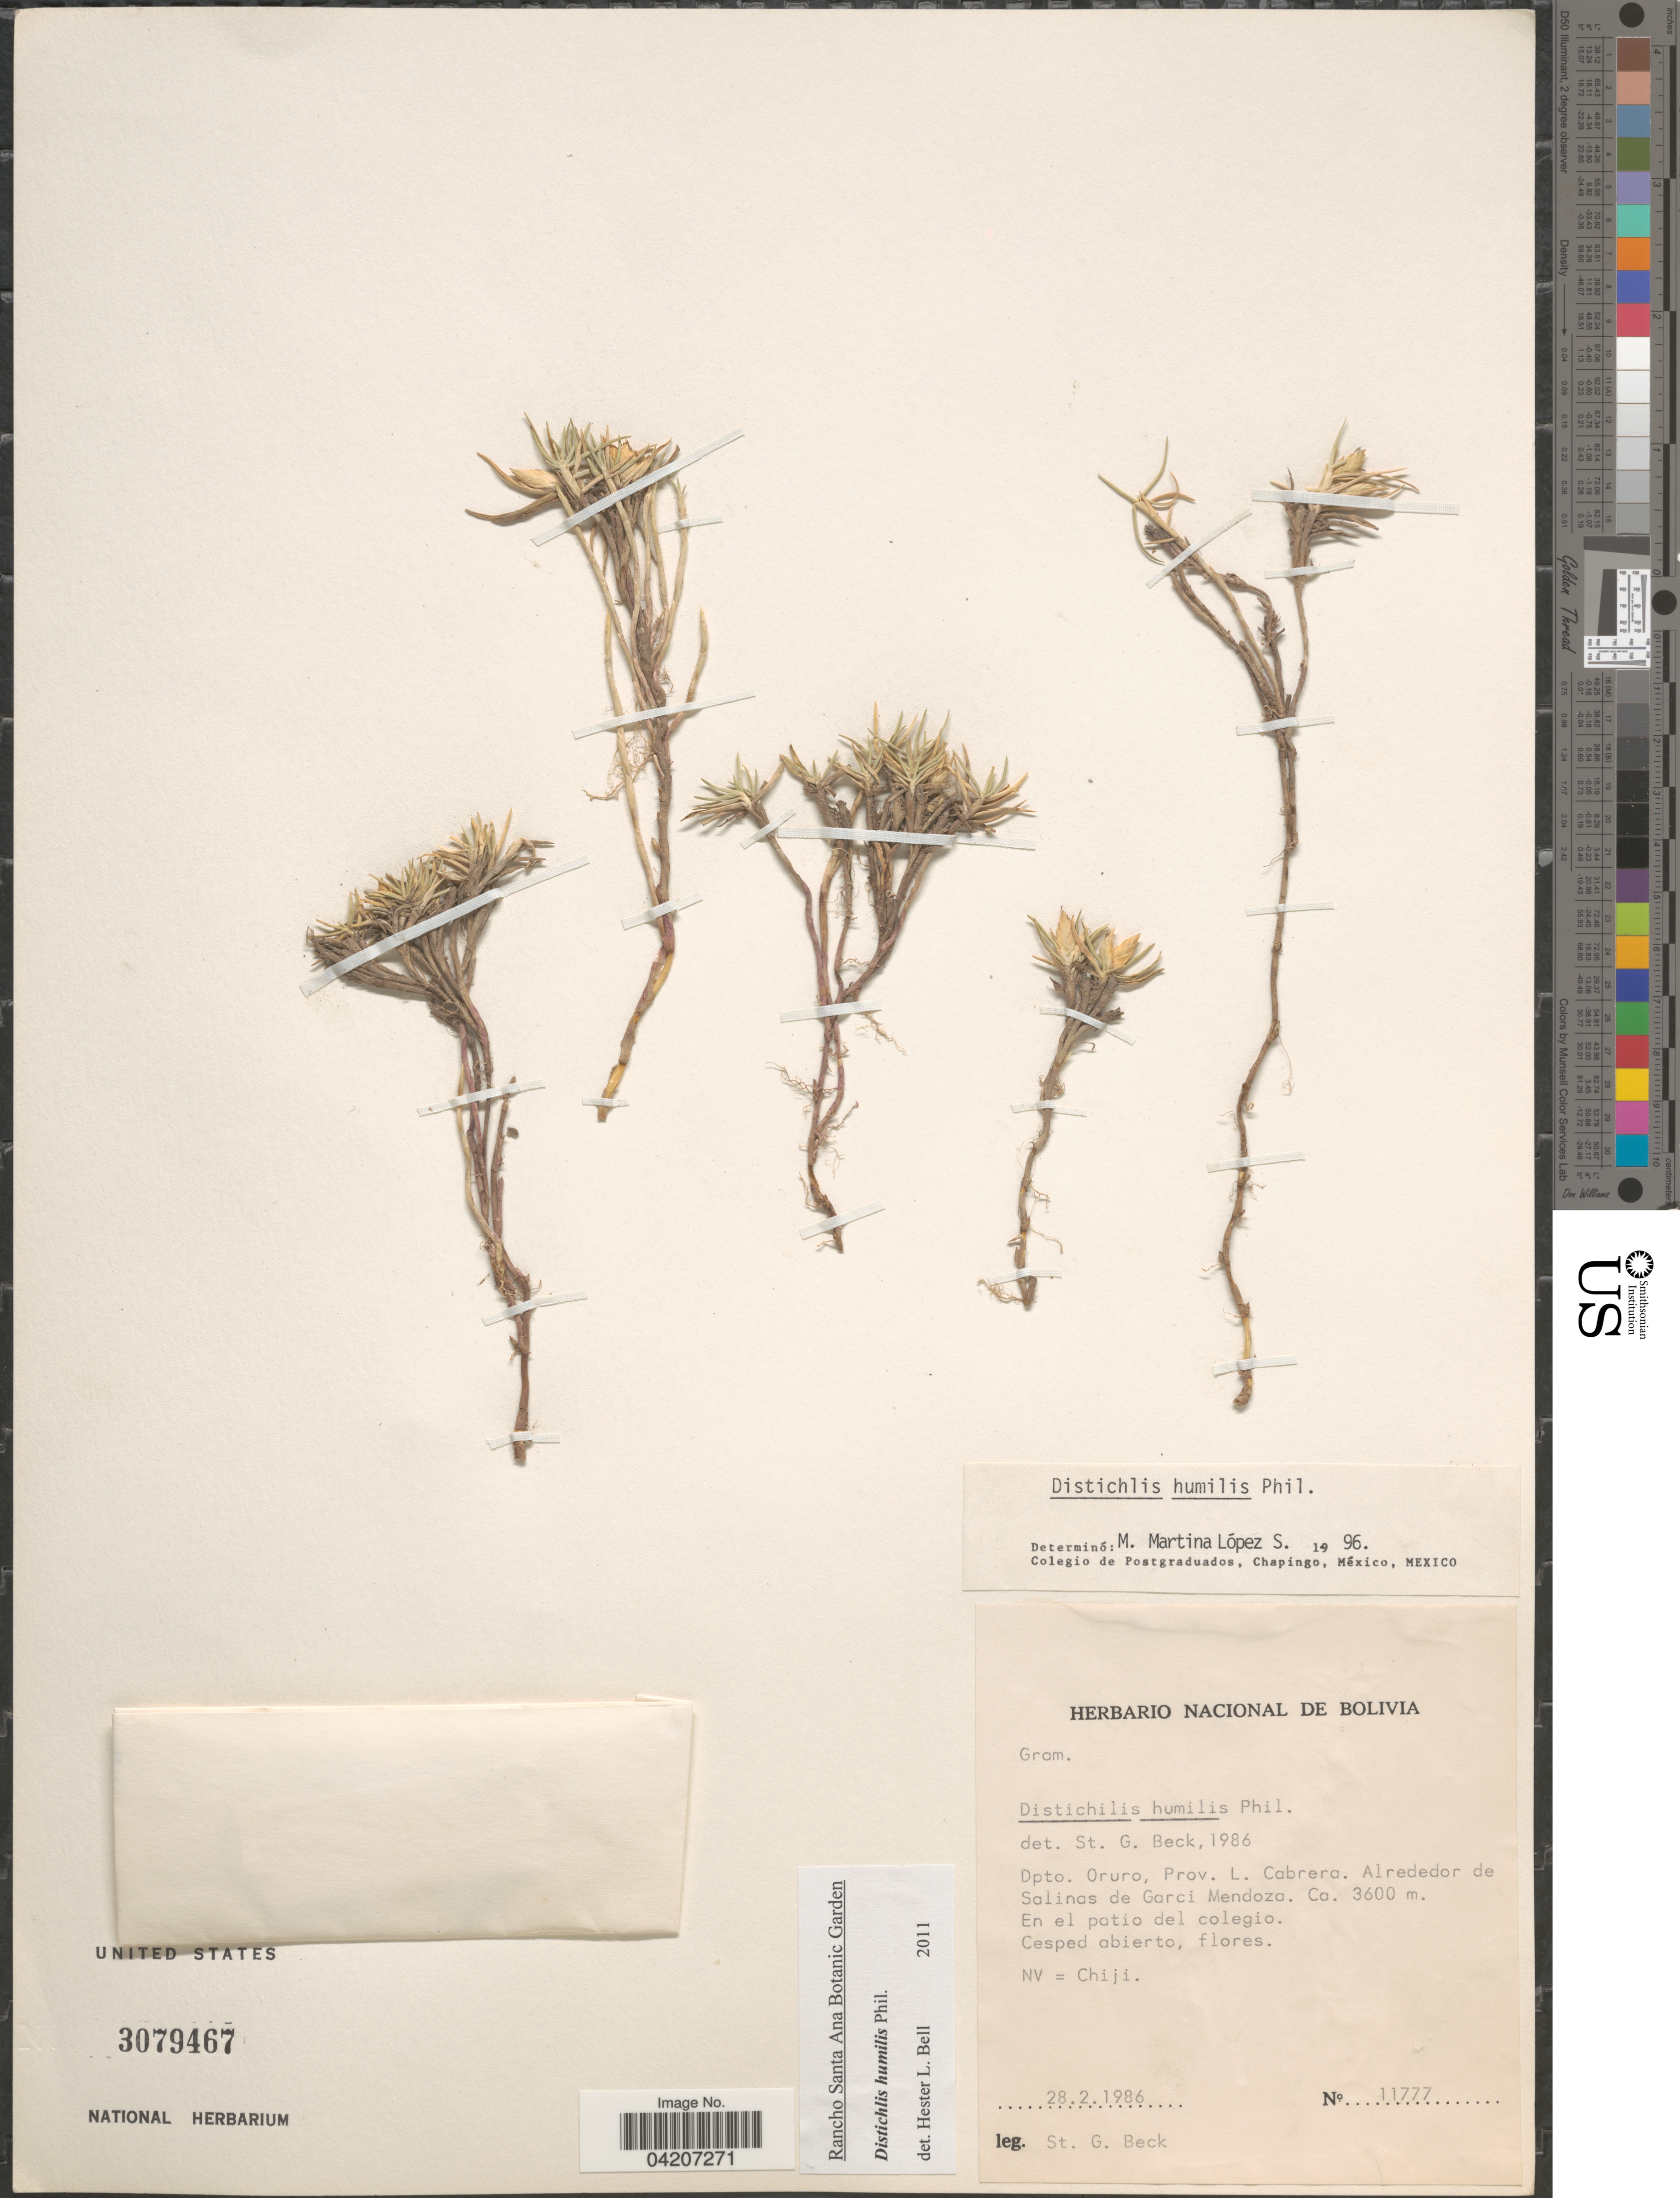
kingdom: Plantae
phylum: Tracheophyta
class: Liliopsida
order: Poales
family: Poaceae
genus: Distichlis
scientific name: Distichlis humilis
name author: Phil.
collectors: S. G. Beck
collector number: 11777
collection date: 1986-02-28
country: Bolivia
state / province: Oruro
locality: Dpto. Oruro, Prov. L. Cabrera. Alrededor de Salinas de Garci Mendoza. En el patio del colegio.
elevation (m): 3600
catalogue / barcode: US 3079467